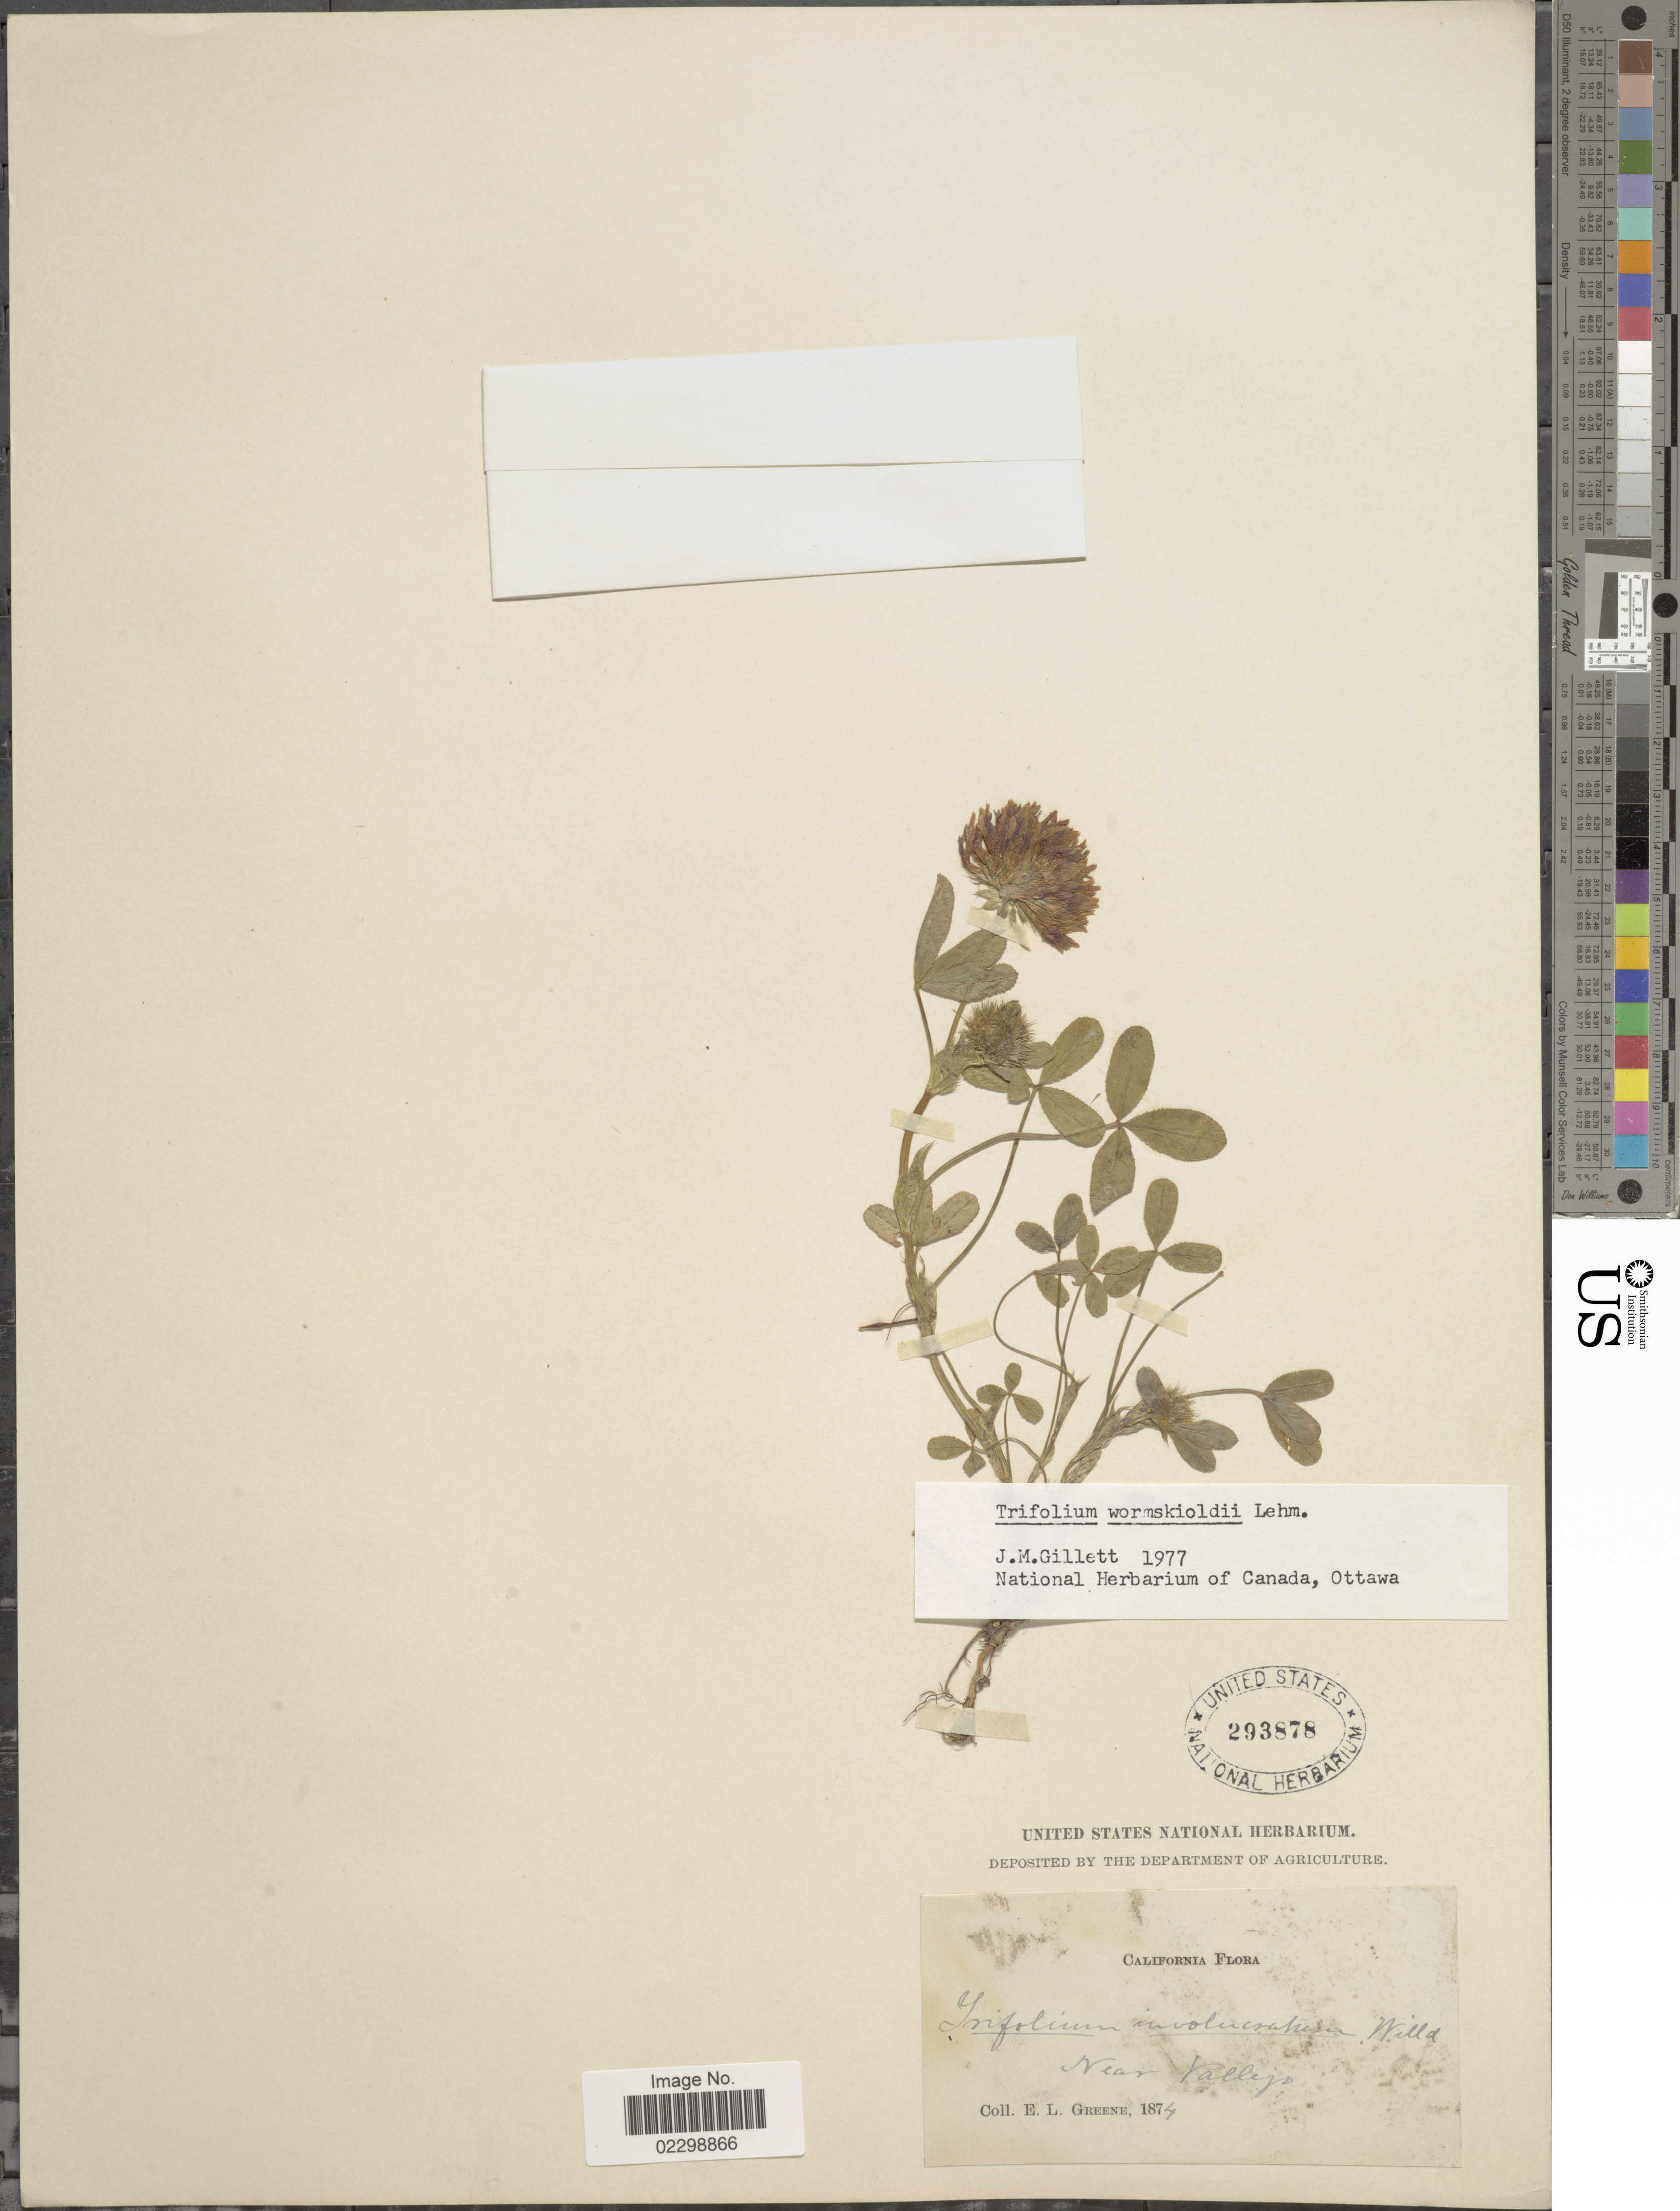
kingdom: Plantae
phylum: Tracheophyta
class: Magnoliopsida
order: Fabales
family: Fabaceae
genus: Trifolium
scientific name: Trifolium wormskioldii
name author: Lehm.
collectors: E. L. Greene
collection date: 1874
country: United States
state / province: California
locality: Near Vallejo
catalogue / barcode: US 293878